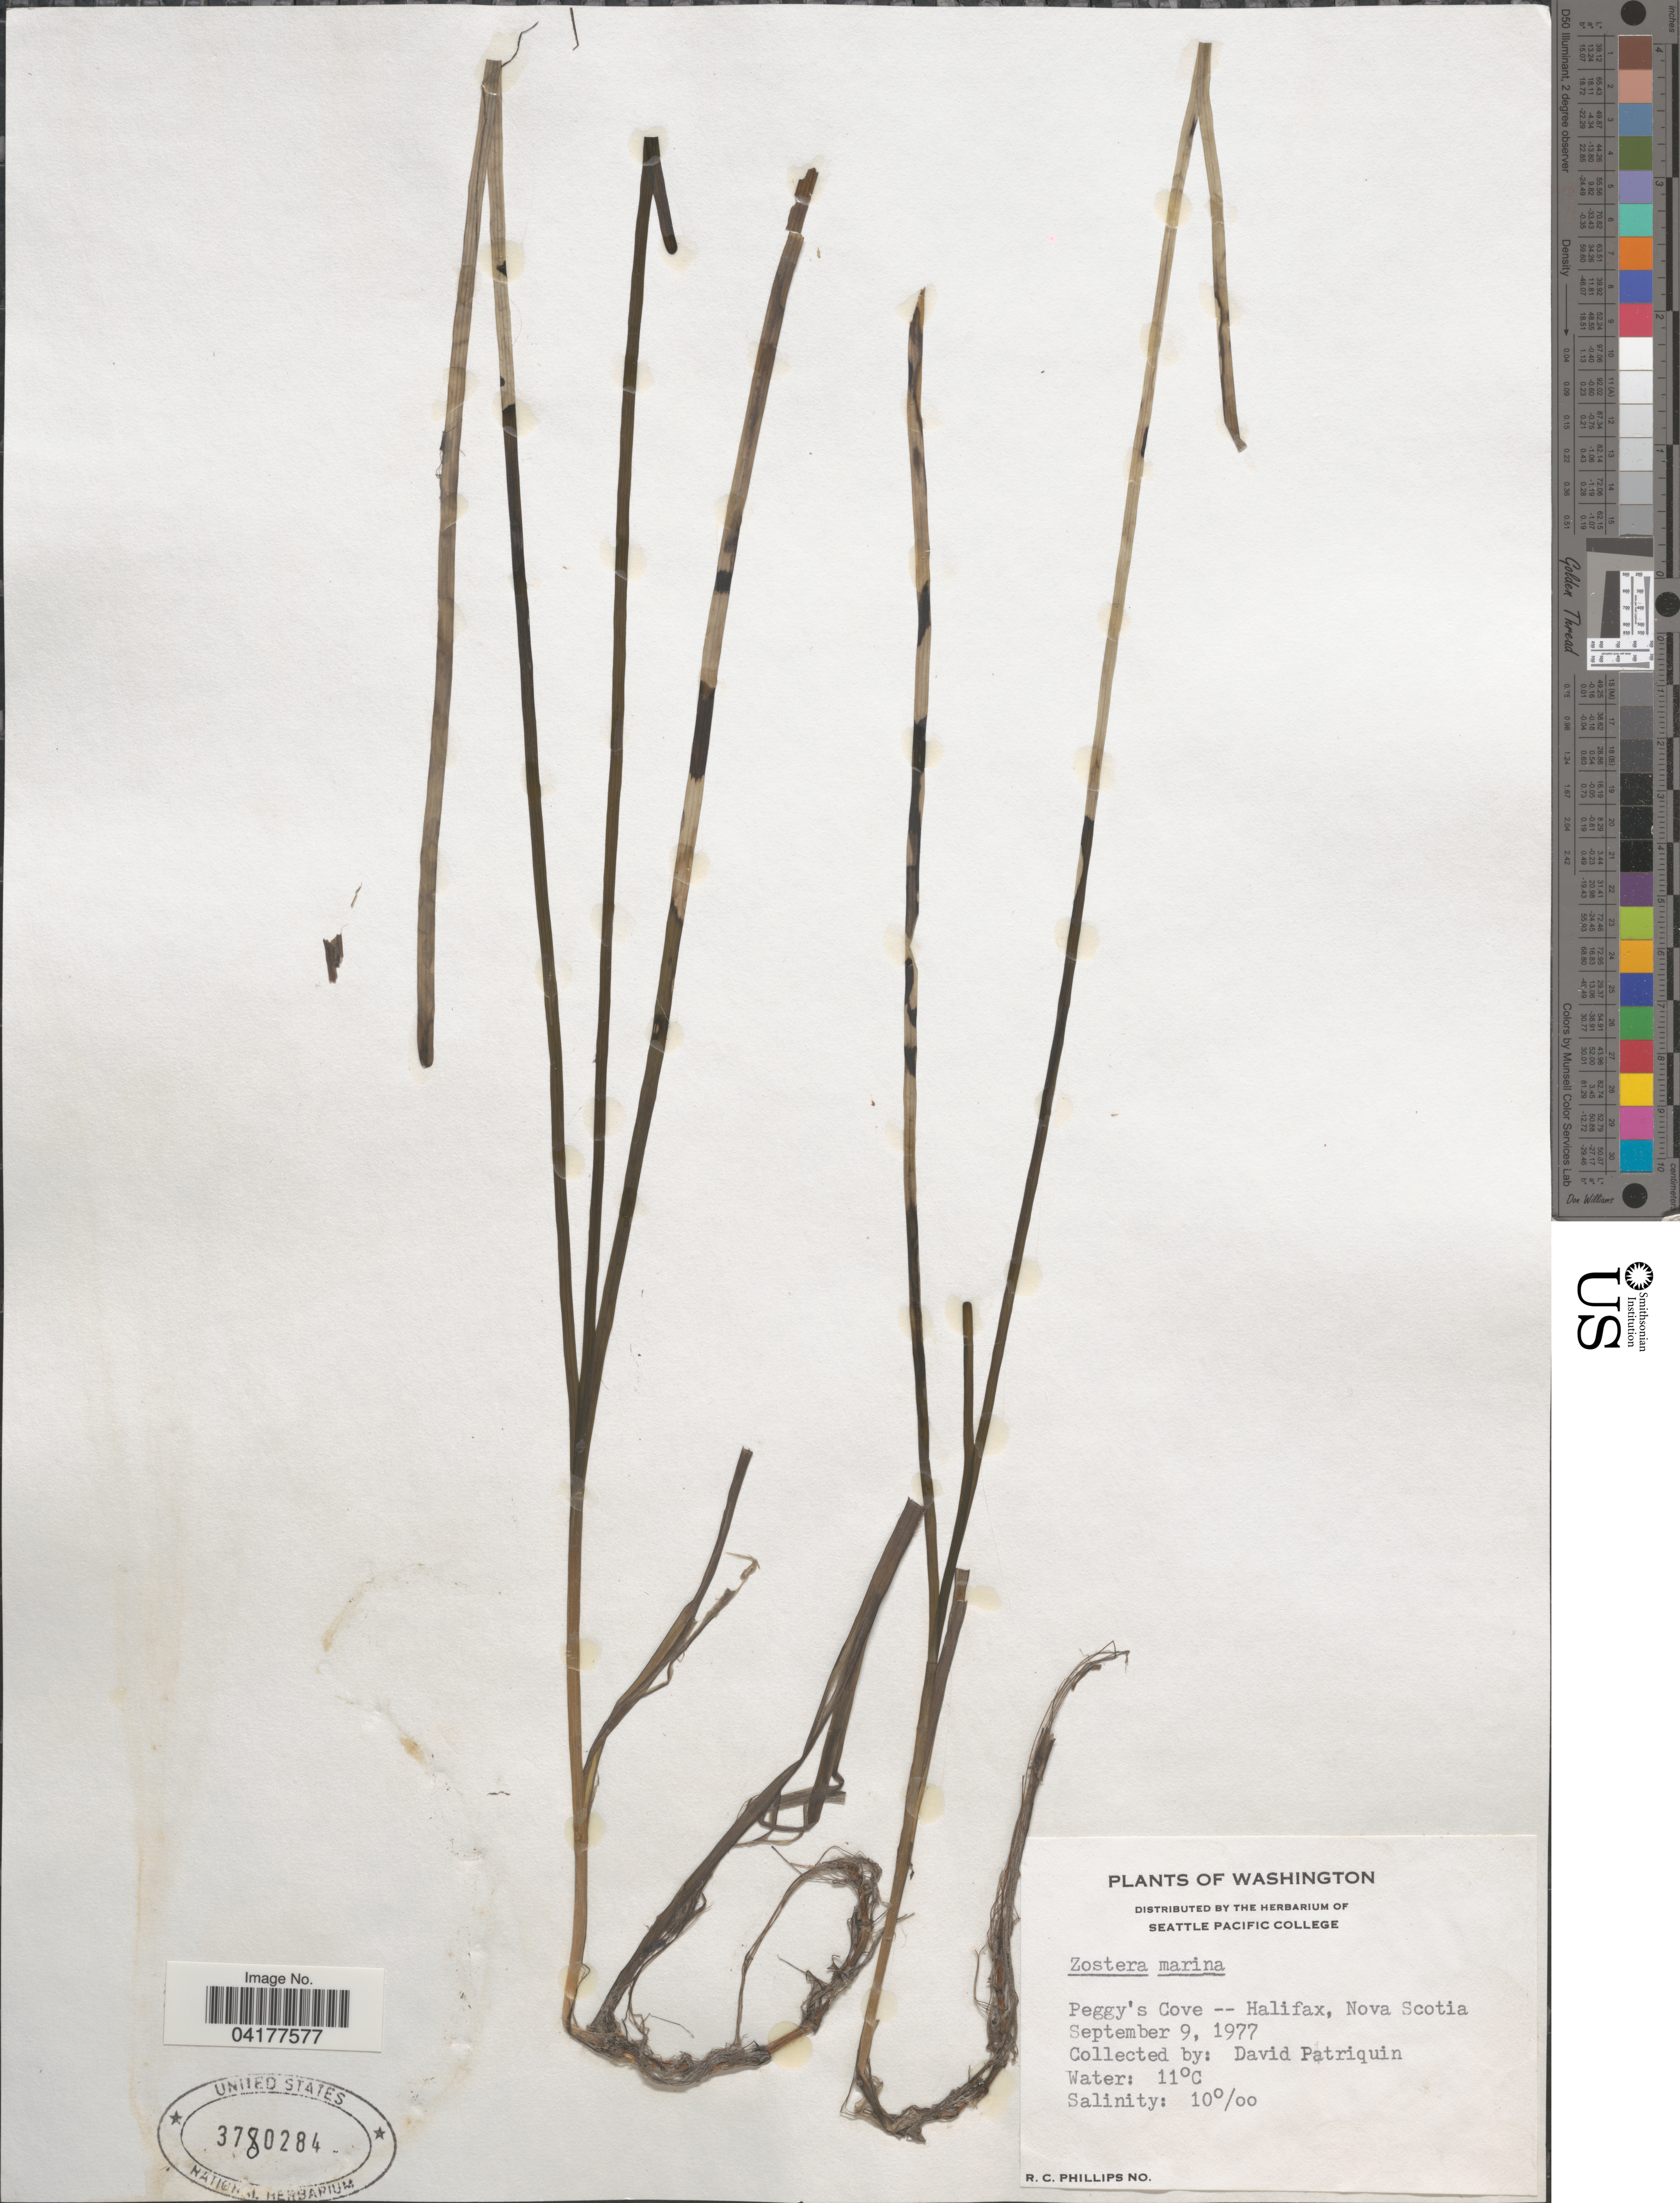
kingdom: Plantae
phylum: Tracheophyta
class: Liliopsida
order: Alismatales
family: Zosteraceae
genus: Zostera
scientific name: Zostera marina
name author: L.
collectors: D. Patriquin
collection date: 1977-09-09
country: Canada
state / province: Nova Scotia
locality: Peggy's Cove -- Halifax.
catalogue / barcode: US 3780284